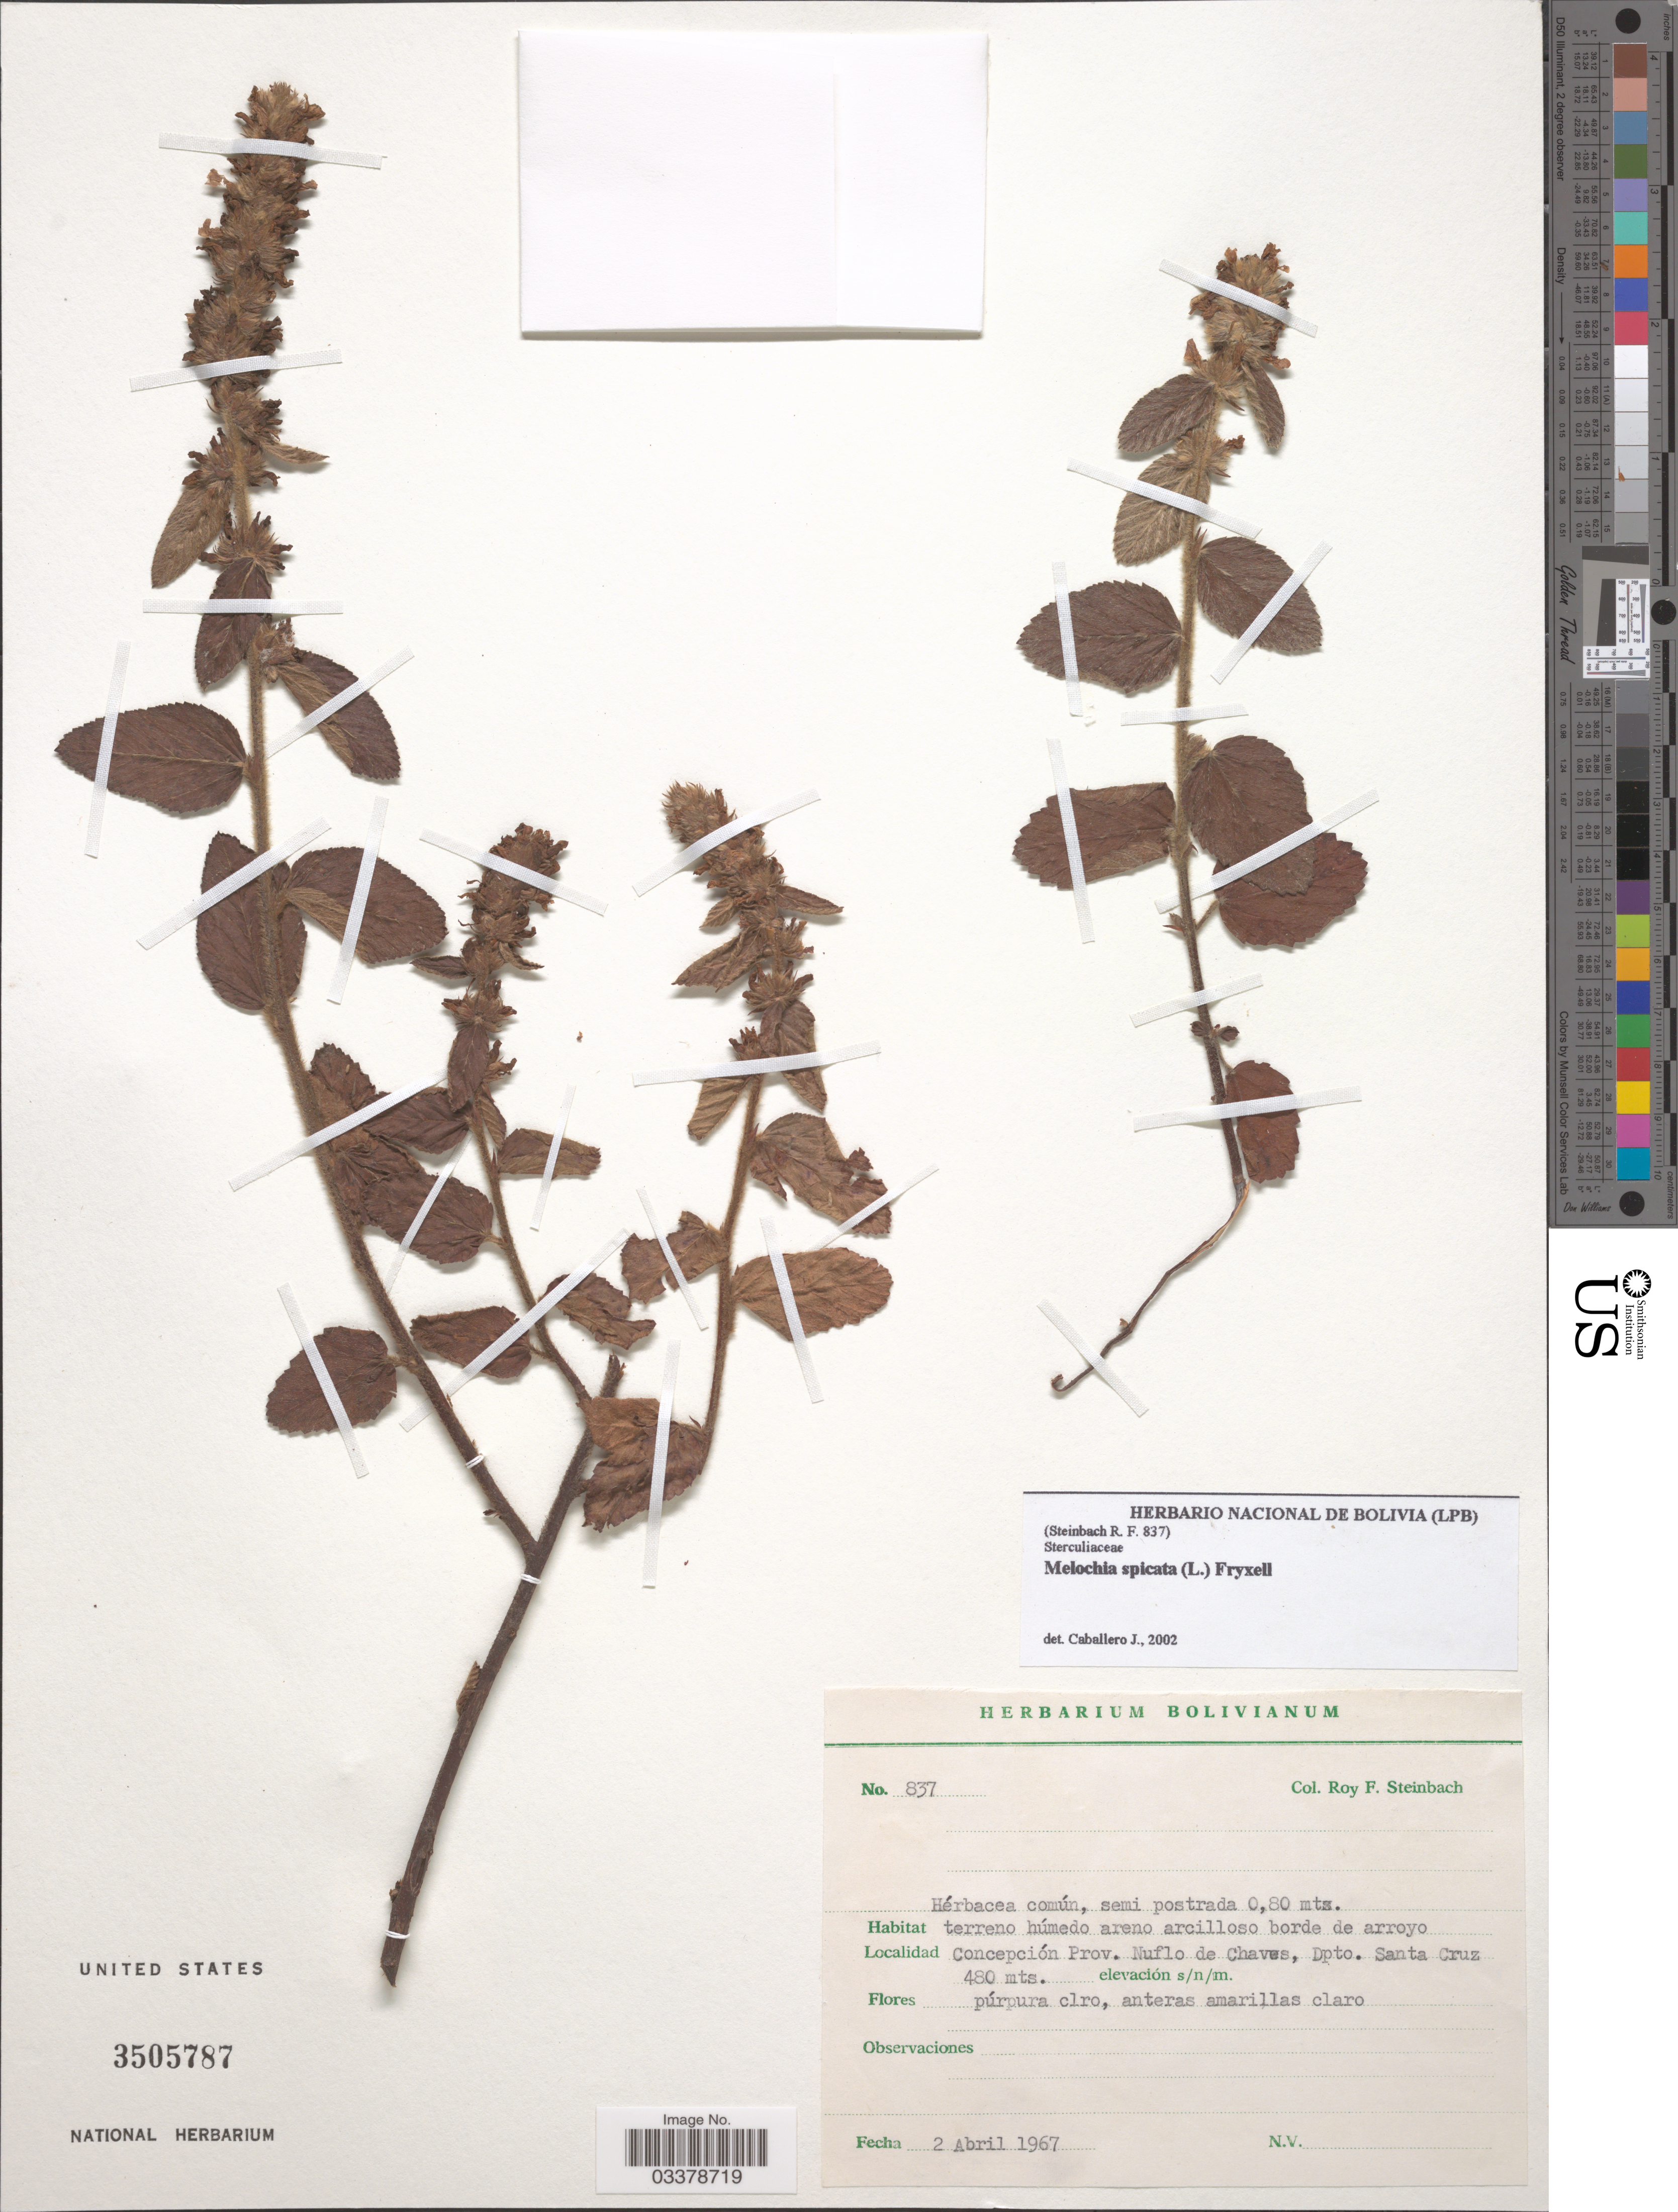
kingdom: Plantae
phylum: Tracheophyta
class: Magnoliopsida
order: Malvales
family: Malvaceae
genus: Melochia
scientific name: Melochia spicata var. spicata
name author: (L.) Fryxell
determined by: Dorr, L. J., (BOT), Smithsonian Institution - National Museum of Natural History (UNITED STATES)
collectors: R. F. Steinbach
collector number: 837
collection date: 1967-04-02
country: Bolivia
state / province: Santa Cruz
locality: Concepción Prov. Nuflo de Chaves, Dpto. Santa Cruz.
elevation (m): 480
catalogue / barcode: US 3505787